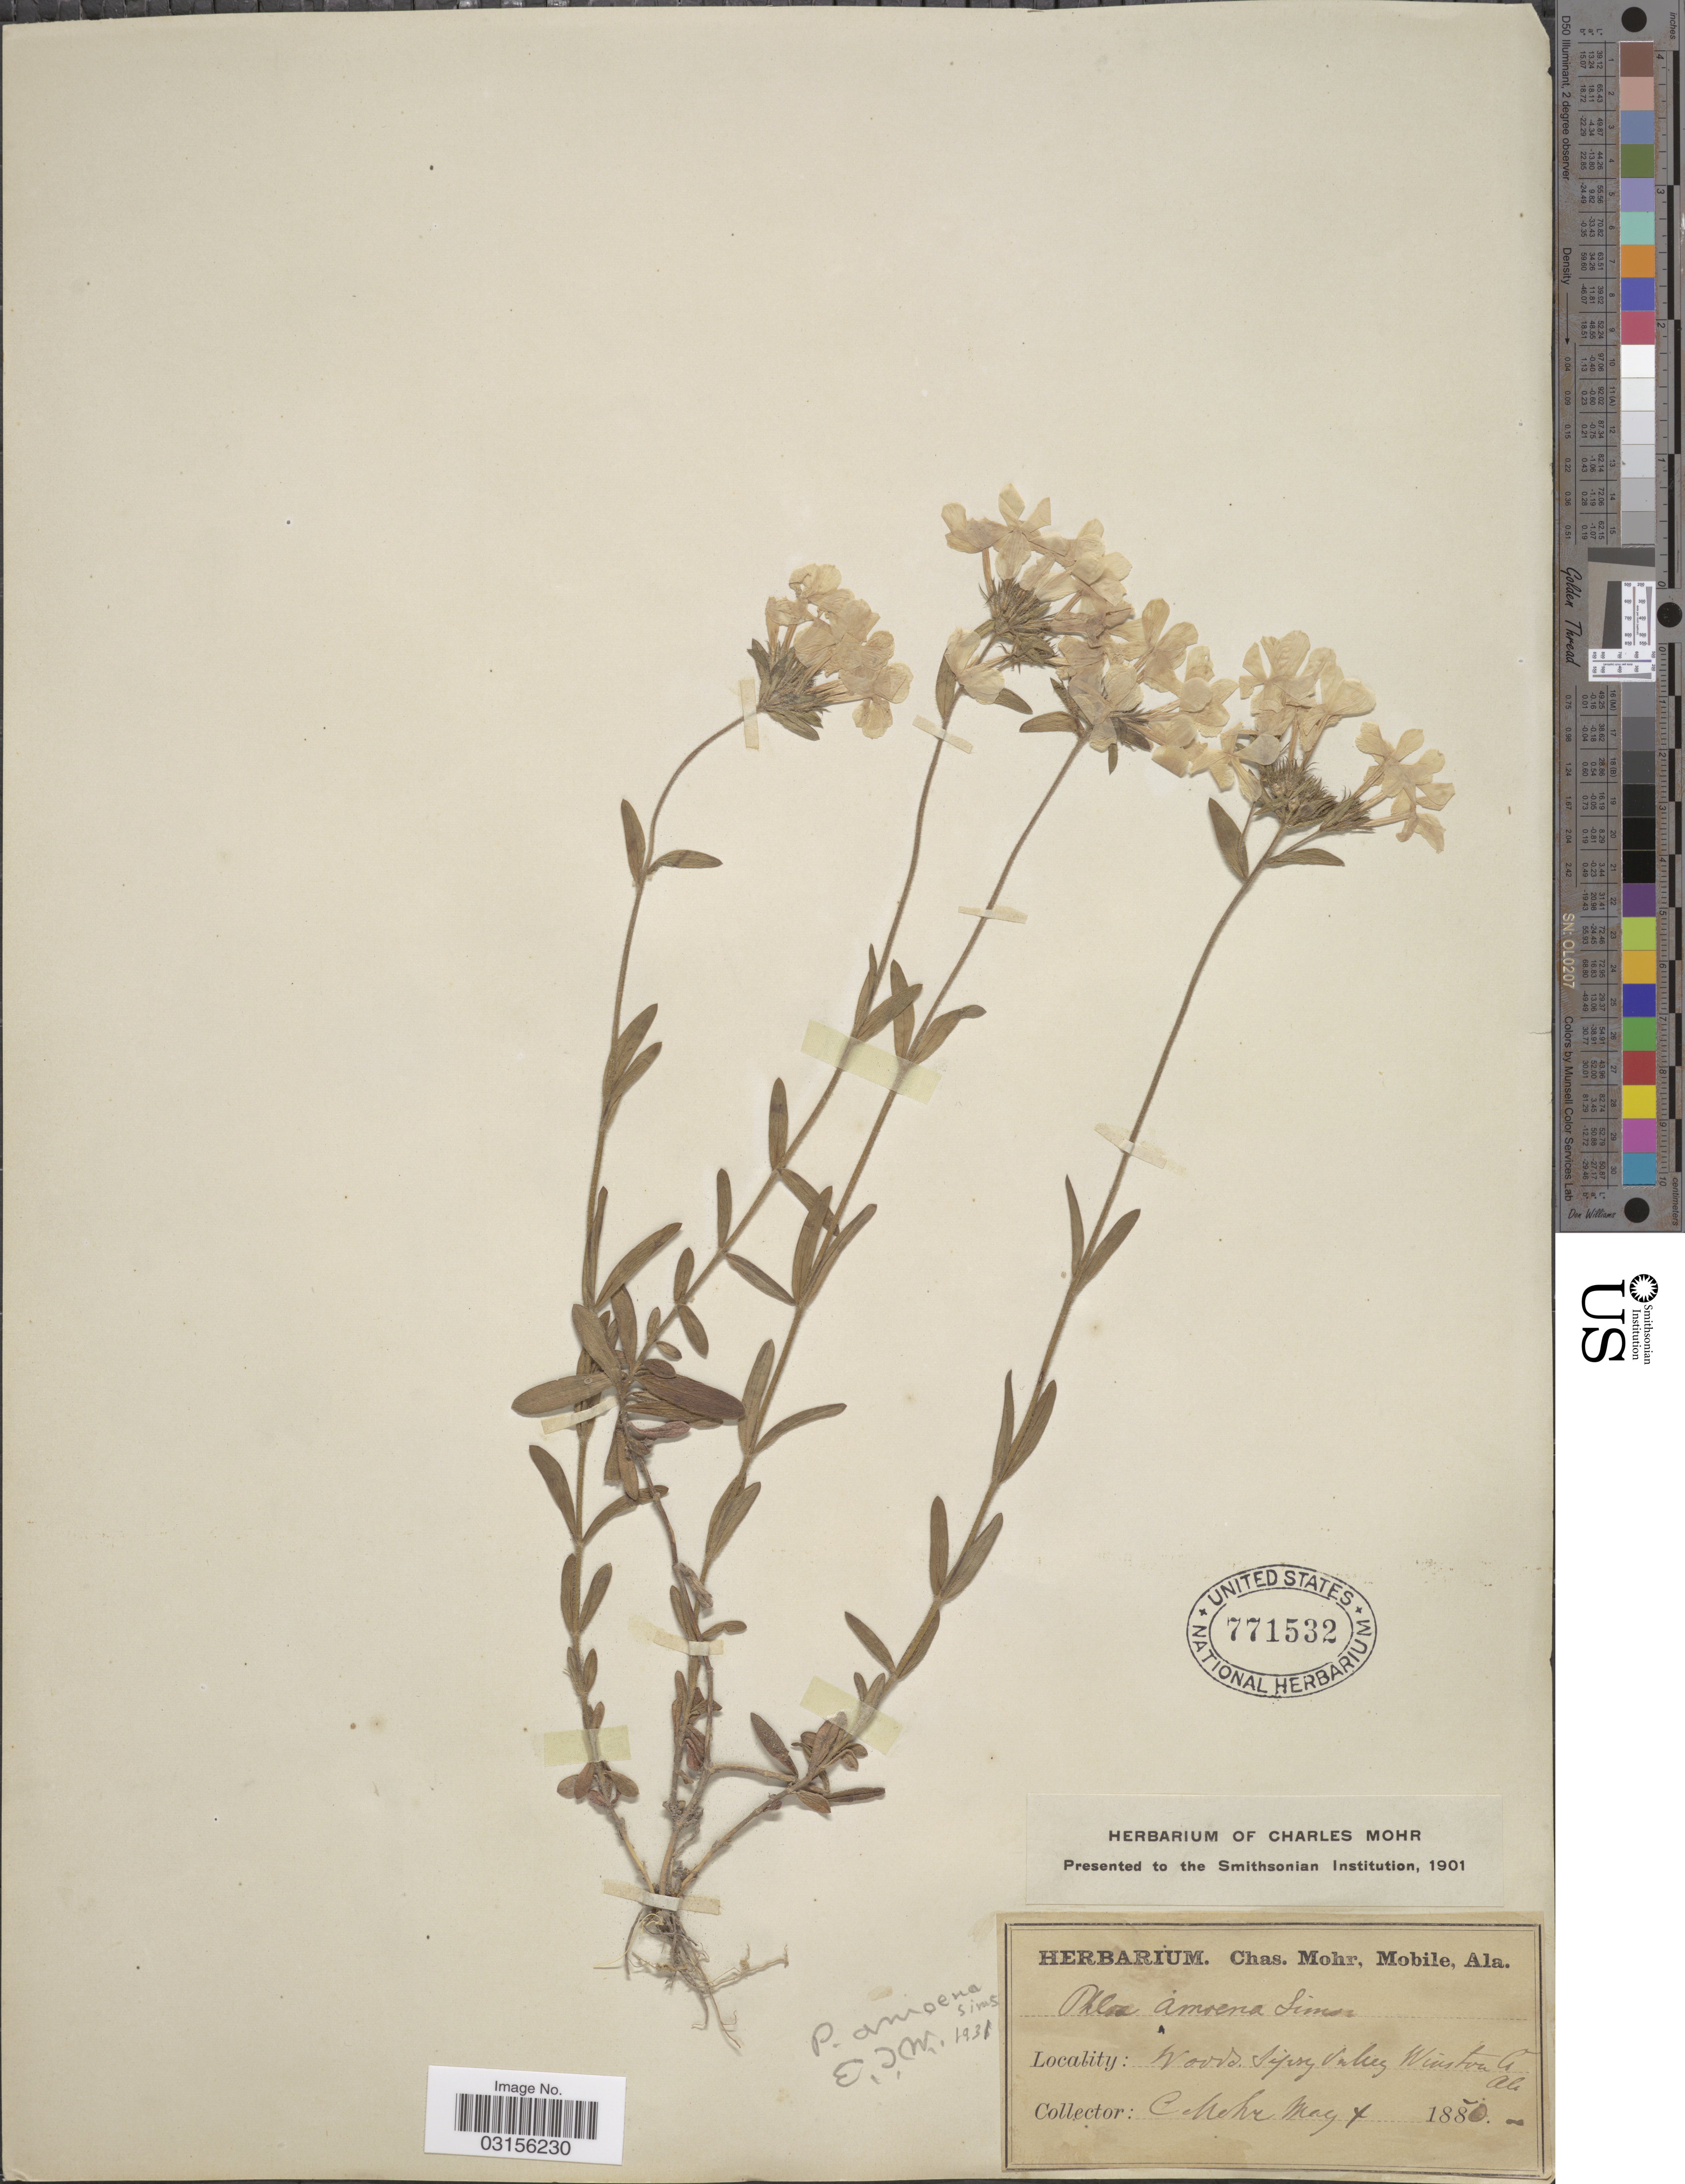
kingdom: Plantae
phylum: Tracheophyta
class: Magnoliopsida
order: Ericales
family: Polemoniaceae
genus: Phlox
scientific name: Phlox amoena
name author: Sims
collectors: Mohr, C. T. (herbarium)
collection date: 1881-05-04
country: United States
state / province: Alabama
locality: Sipsy Valley Winston Co.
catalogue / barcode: US 771532